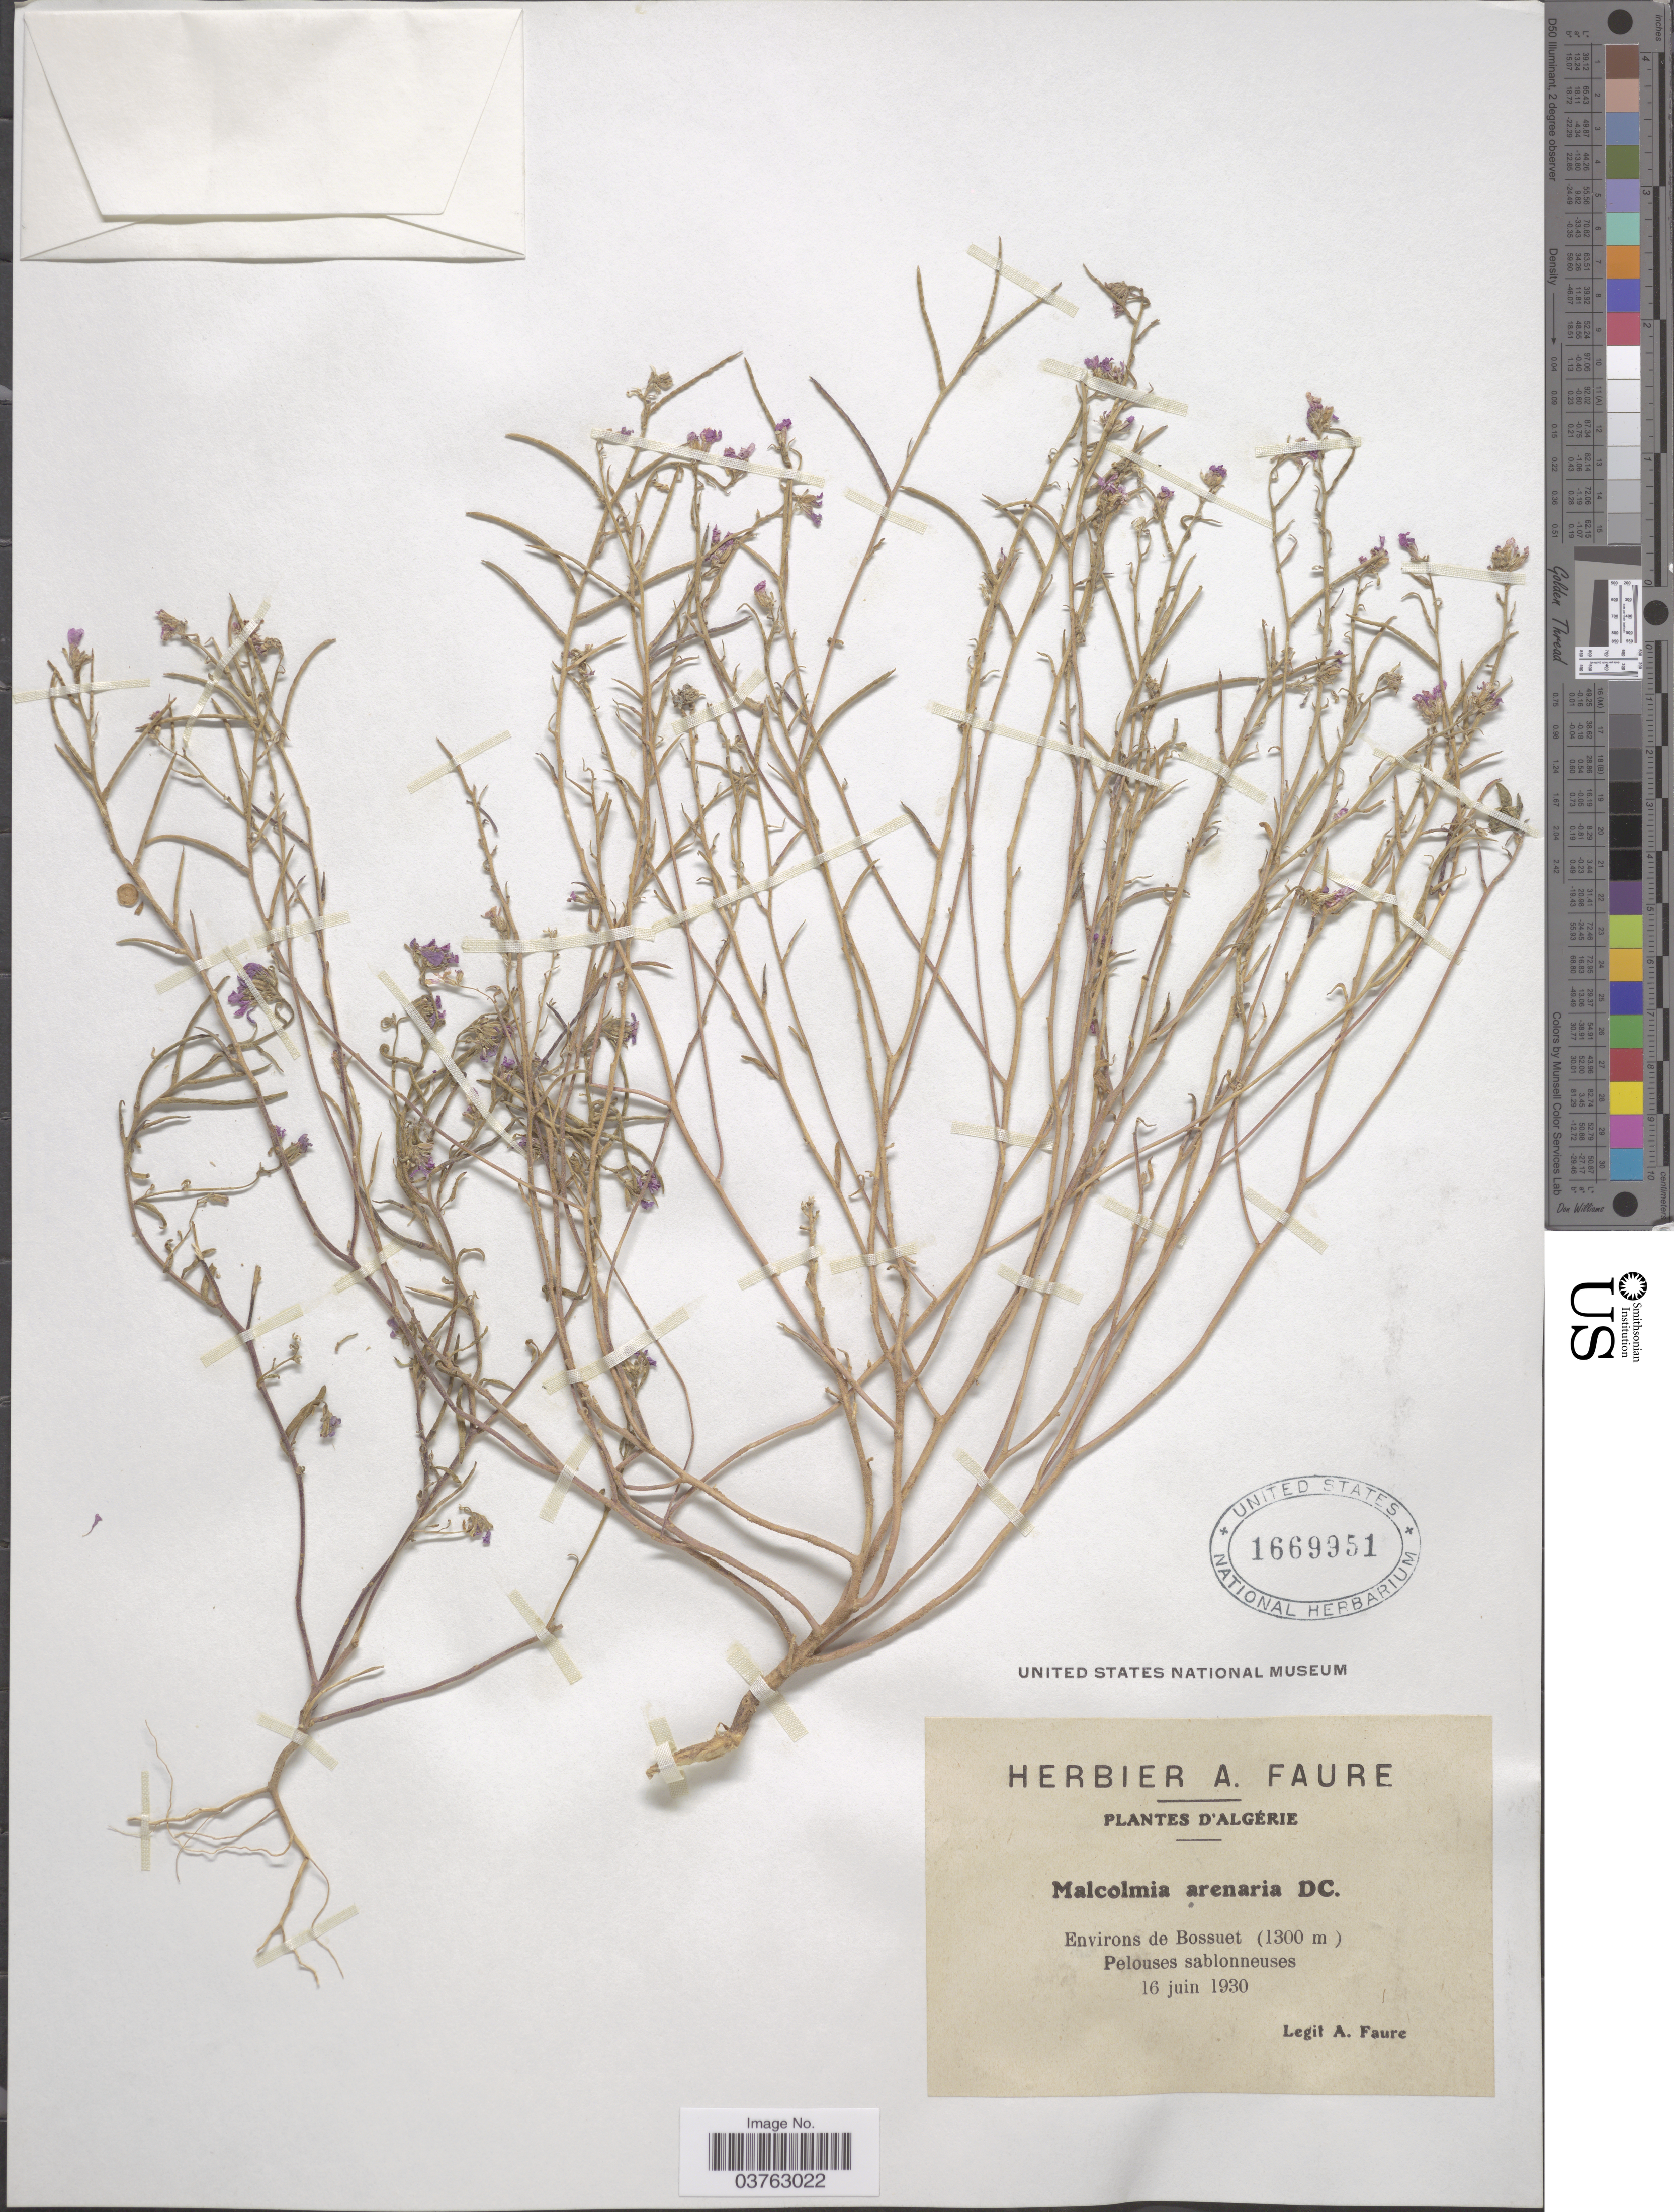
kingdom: Plantae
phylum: Tracheophyta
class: Magnoliopsida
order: Brassicales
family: Brassicaceae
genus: Malcolmia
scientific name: Malcolmia arenaria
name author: (Desf.) DC.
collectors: A. Faure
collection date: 1930-06-16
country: Algeria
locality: Environs de Bossuet, Pelouses sablonneuses.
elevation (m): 1300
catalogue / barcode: US 1669951